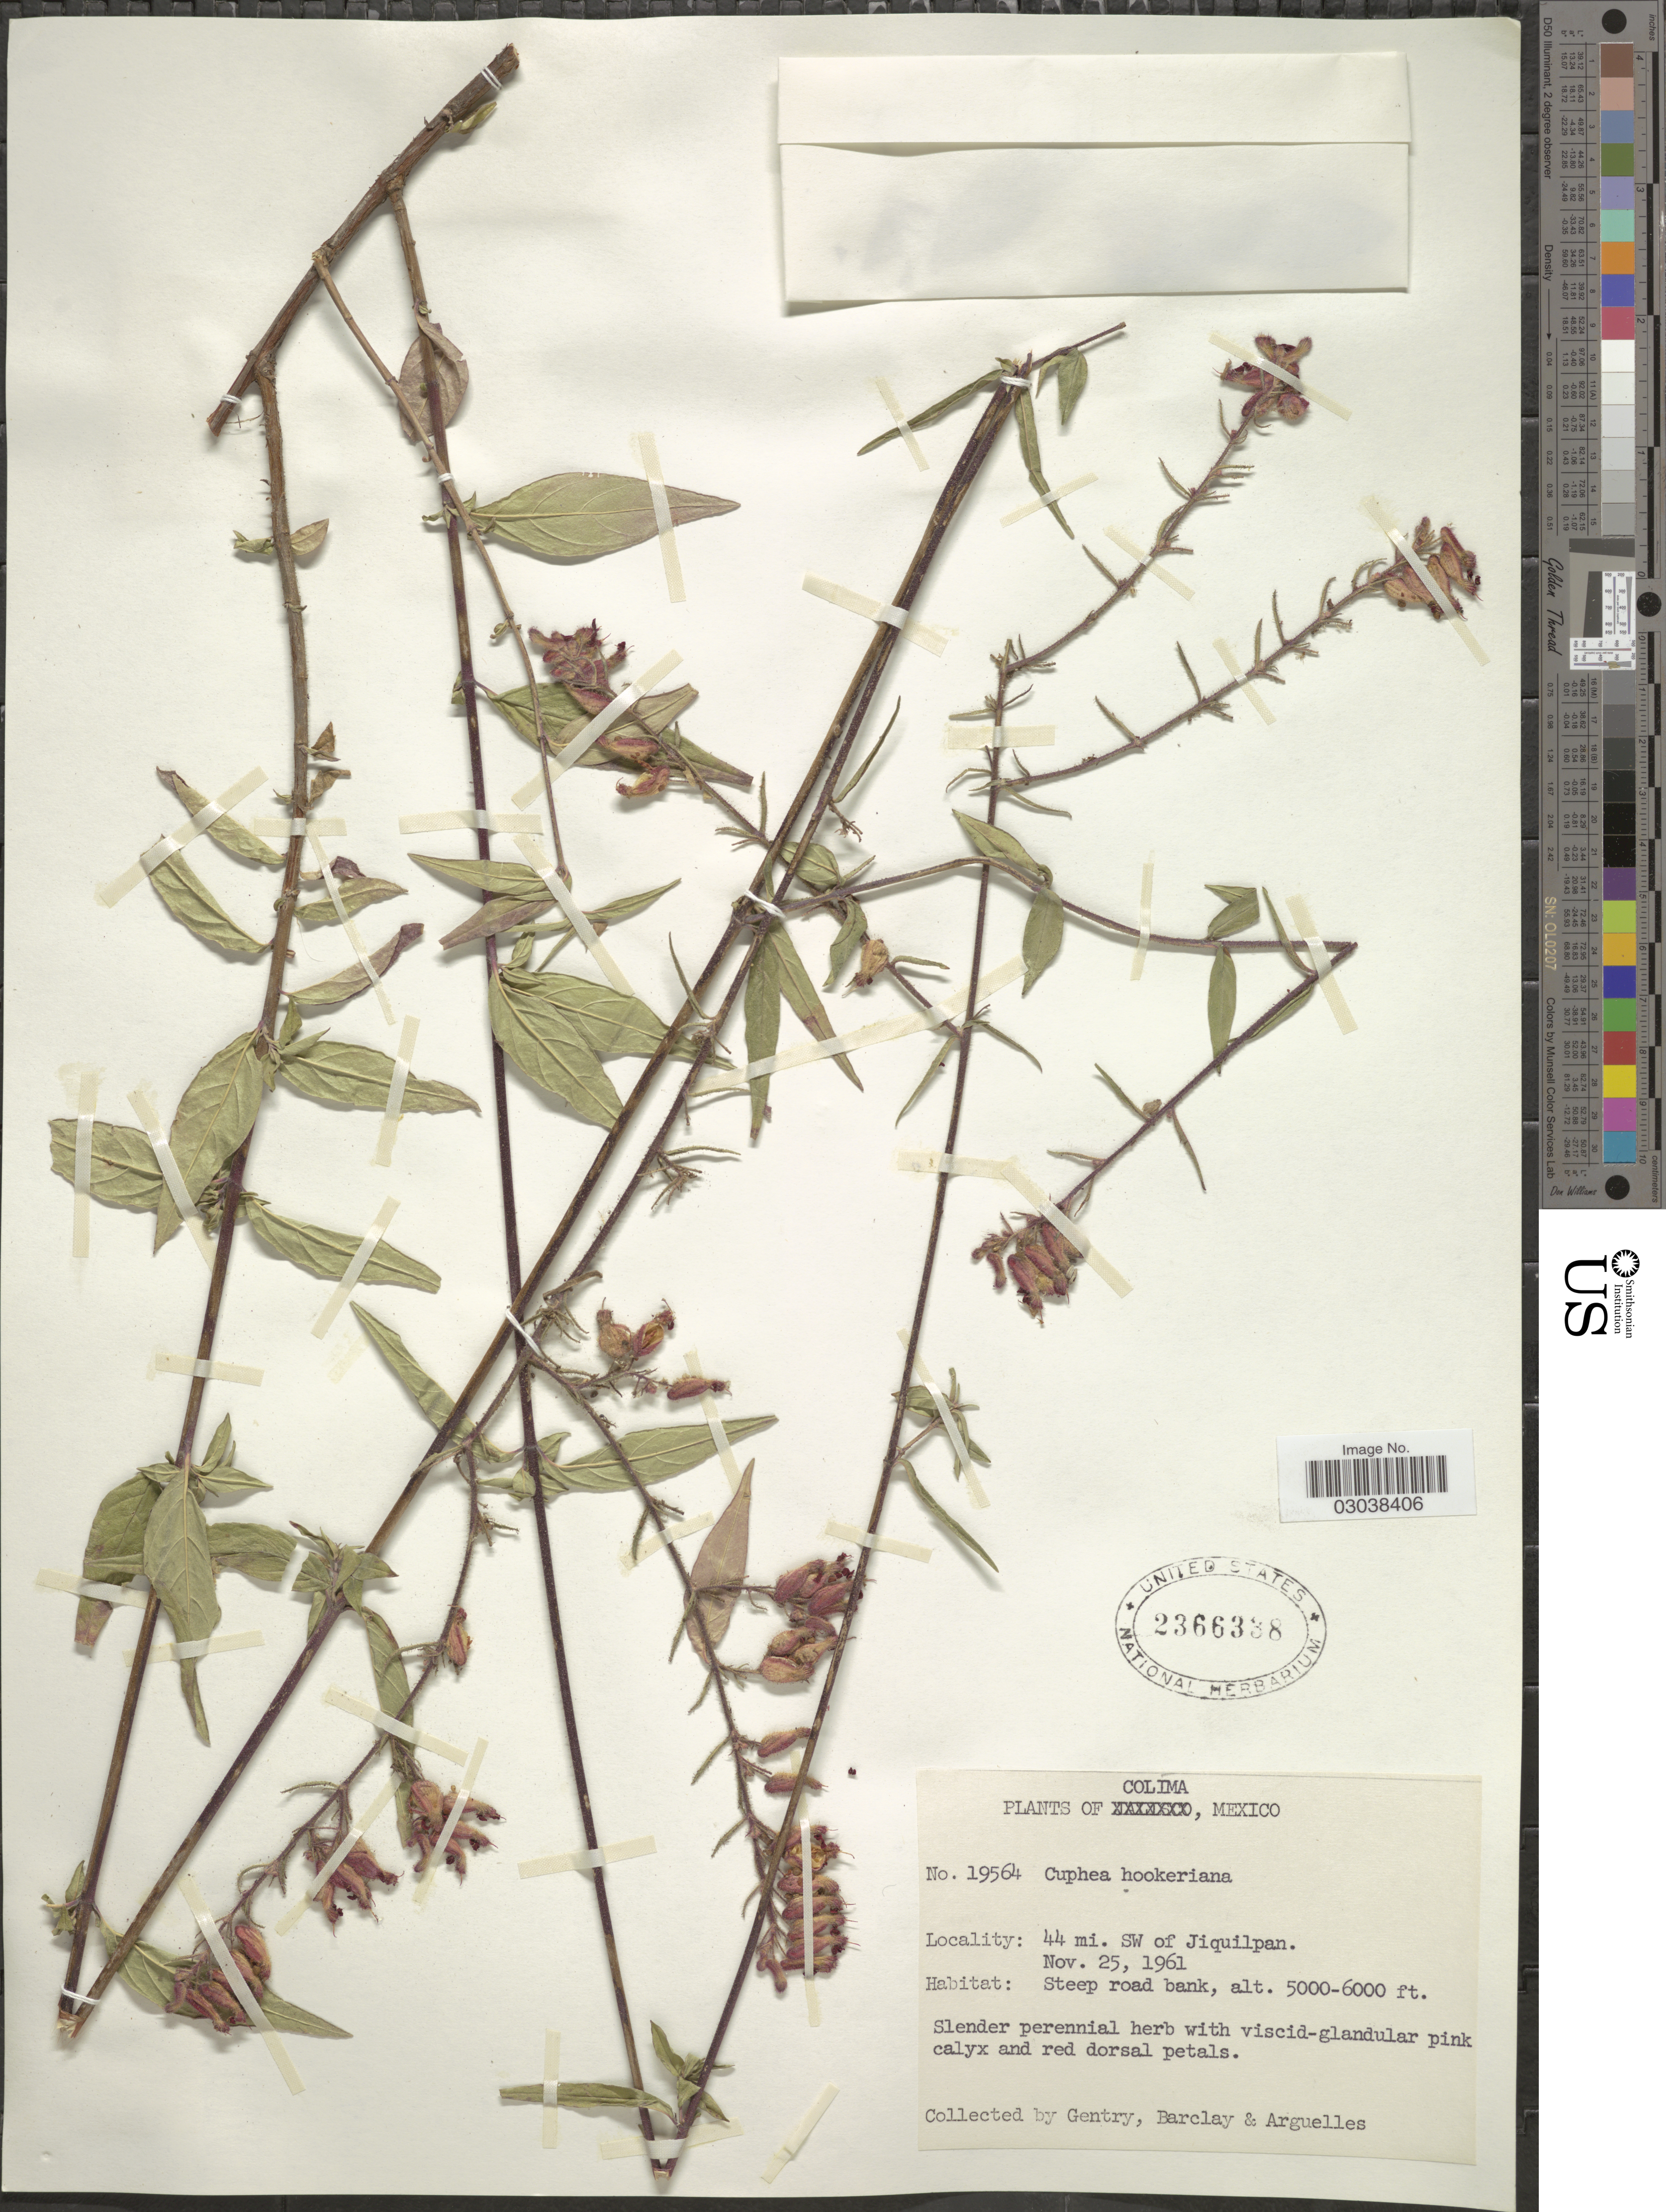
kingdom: Plantae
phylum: Tracheophyta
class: Magnoliopsida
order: Myrtales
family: Lythraceae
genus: Cuphea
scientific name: Cuphea hookeriana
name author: Walp.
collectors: Gentry, --, -- Barclay & Arguelles, --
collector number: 19564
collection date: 1961-11-25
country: Mexico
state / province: Colima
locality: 44 mi. SW of Jiquilpan.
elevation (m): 1524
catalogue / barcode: US 2366338